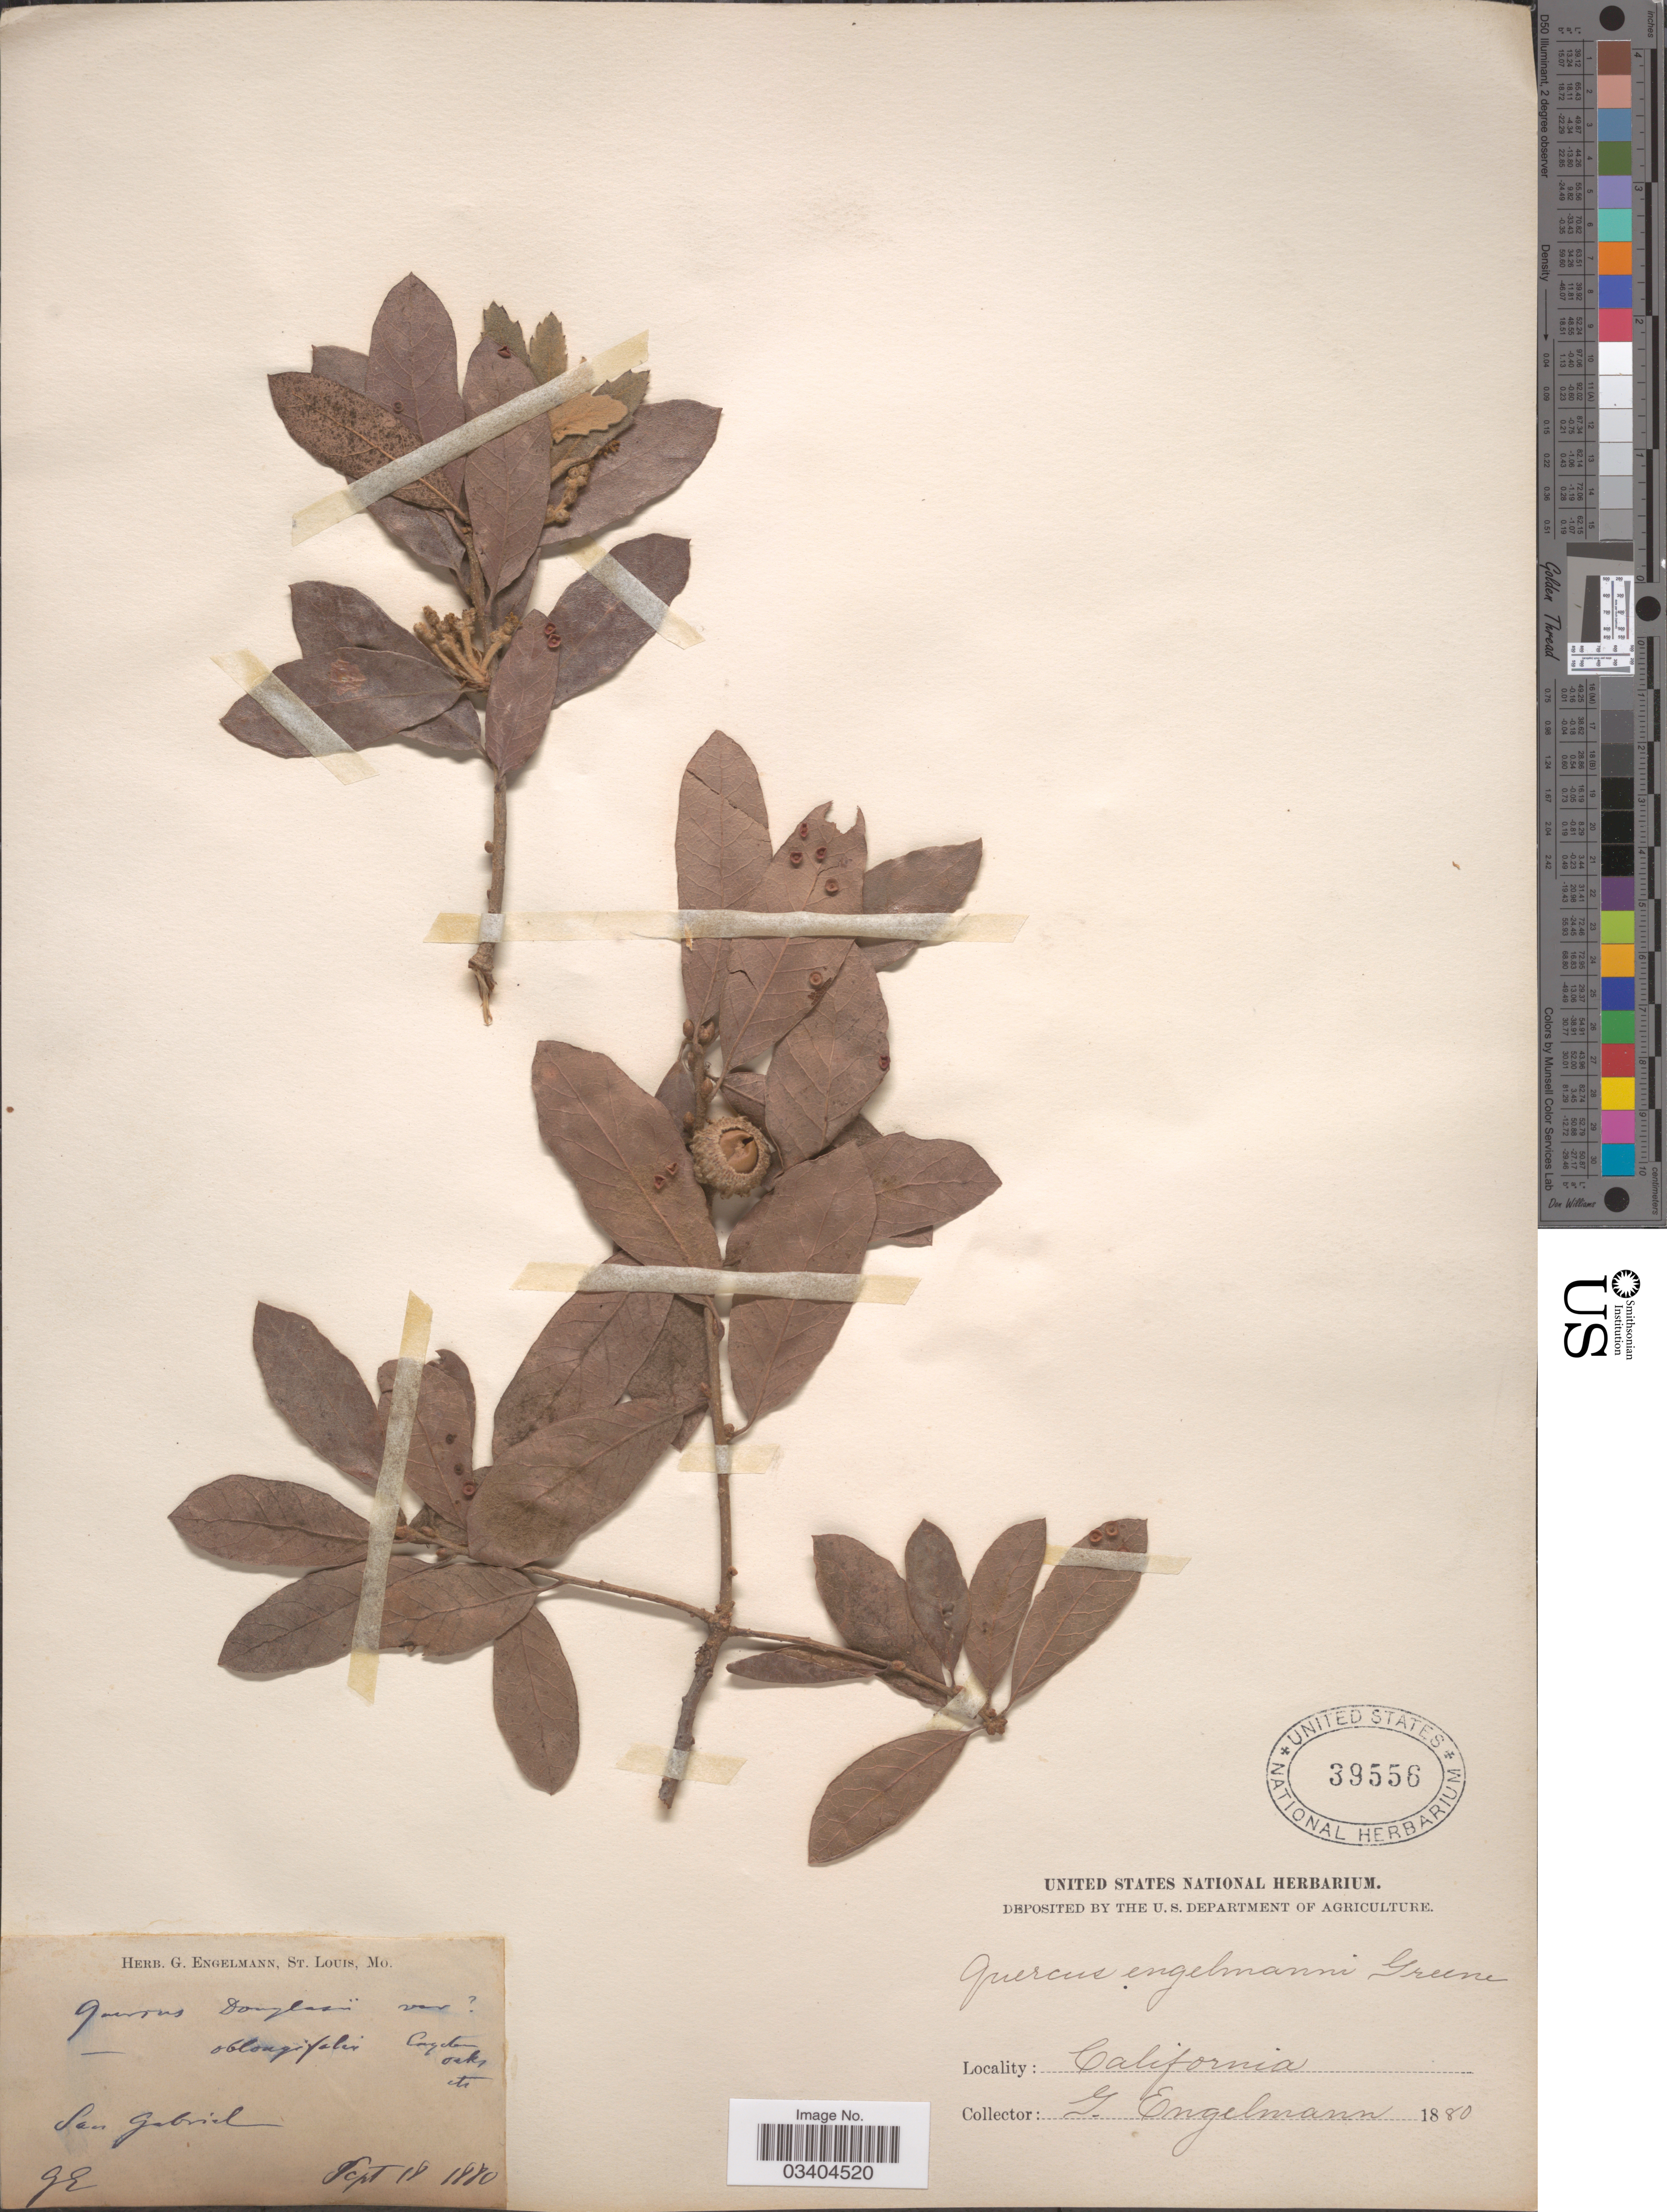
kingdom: Plantae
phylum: Tracheophyta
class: Magnoliopsida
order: Fagales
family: Fagaceae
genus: Quercus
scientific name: Quercus engelmannii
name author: Greene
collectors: G. Engelmann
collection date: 1880-09-18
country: United States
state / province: California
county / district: Los Angeles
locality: San Gabriel.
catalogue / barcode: US 39556